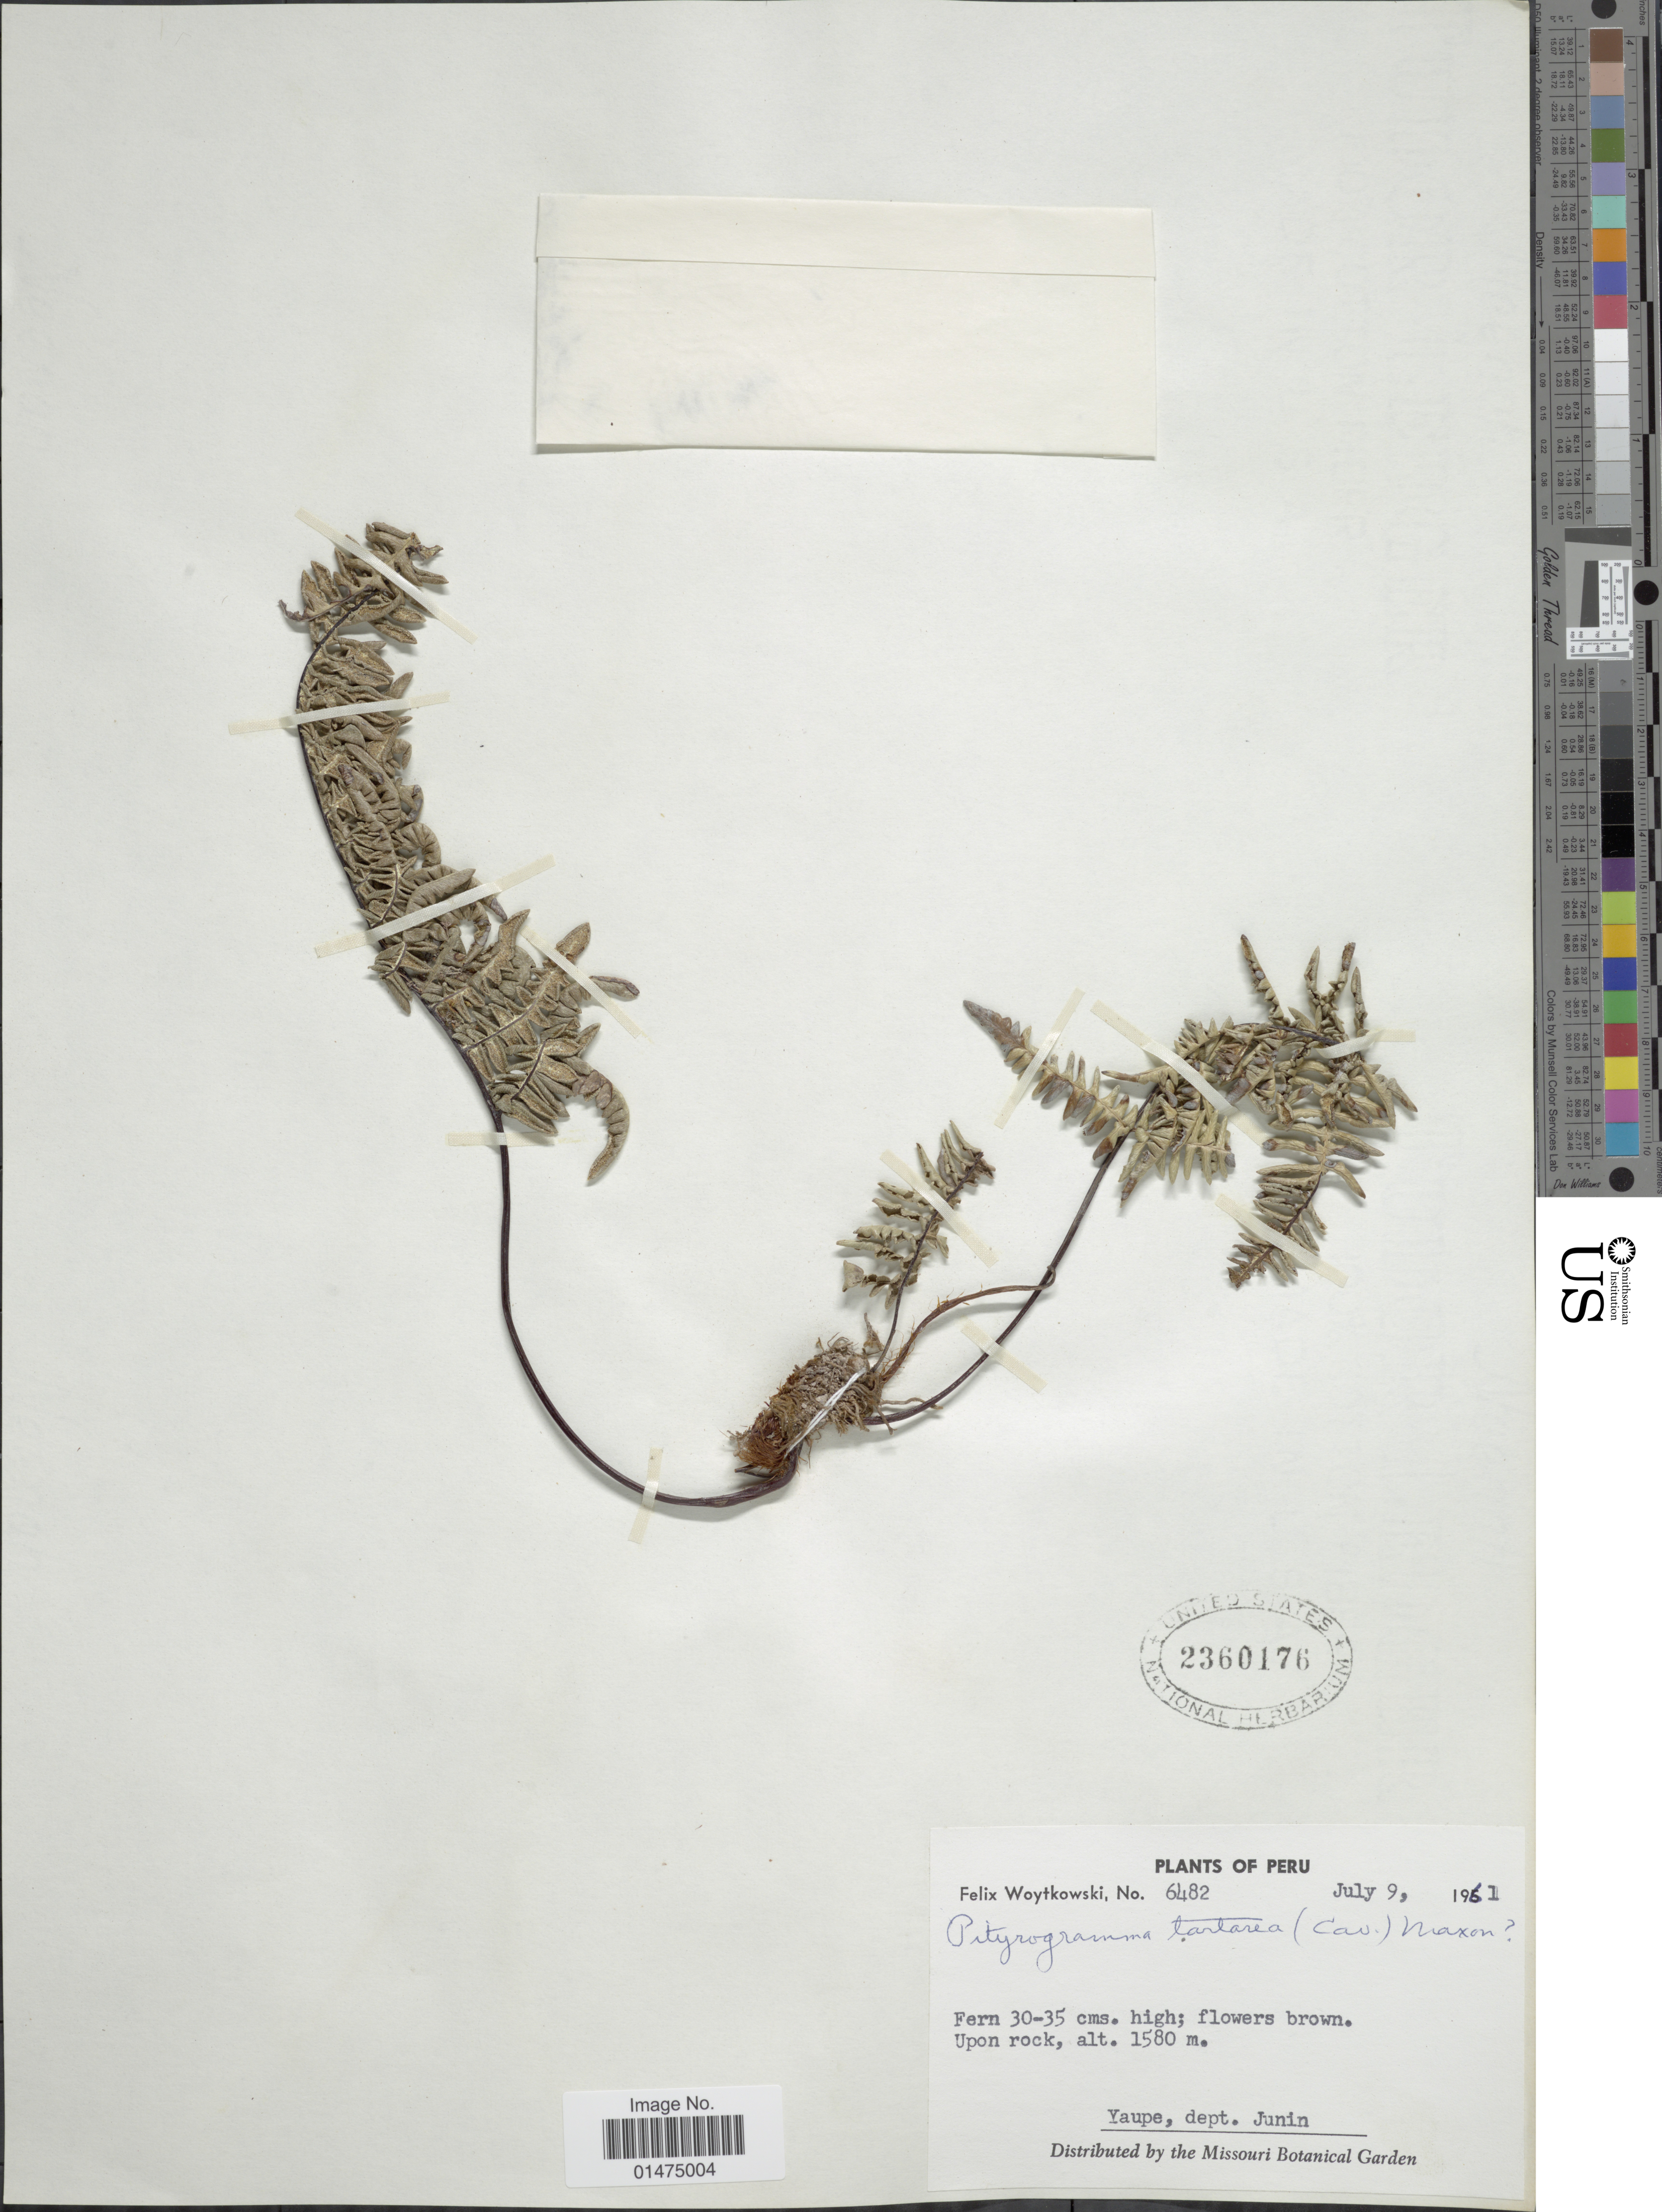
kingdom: Plantae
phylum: Tracheophyta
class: Polypodiopsida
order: Polypodiales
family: Pteridaceae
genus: Pityrogramma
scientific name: Pityrogramma ebenea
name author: (L.) Proctor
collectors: F. Woytkowski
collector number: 6482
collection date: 1961-07-09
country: Peru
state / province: Junín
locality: Yaupe, dept, Junin.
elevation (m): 1580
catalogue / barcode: US 2360176